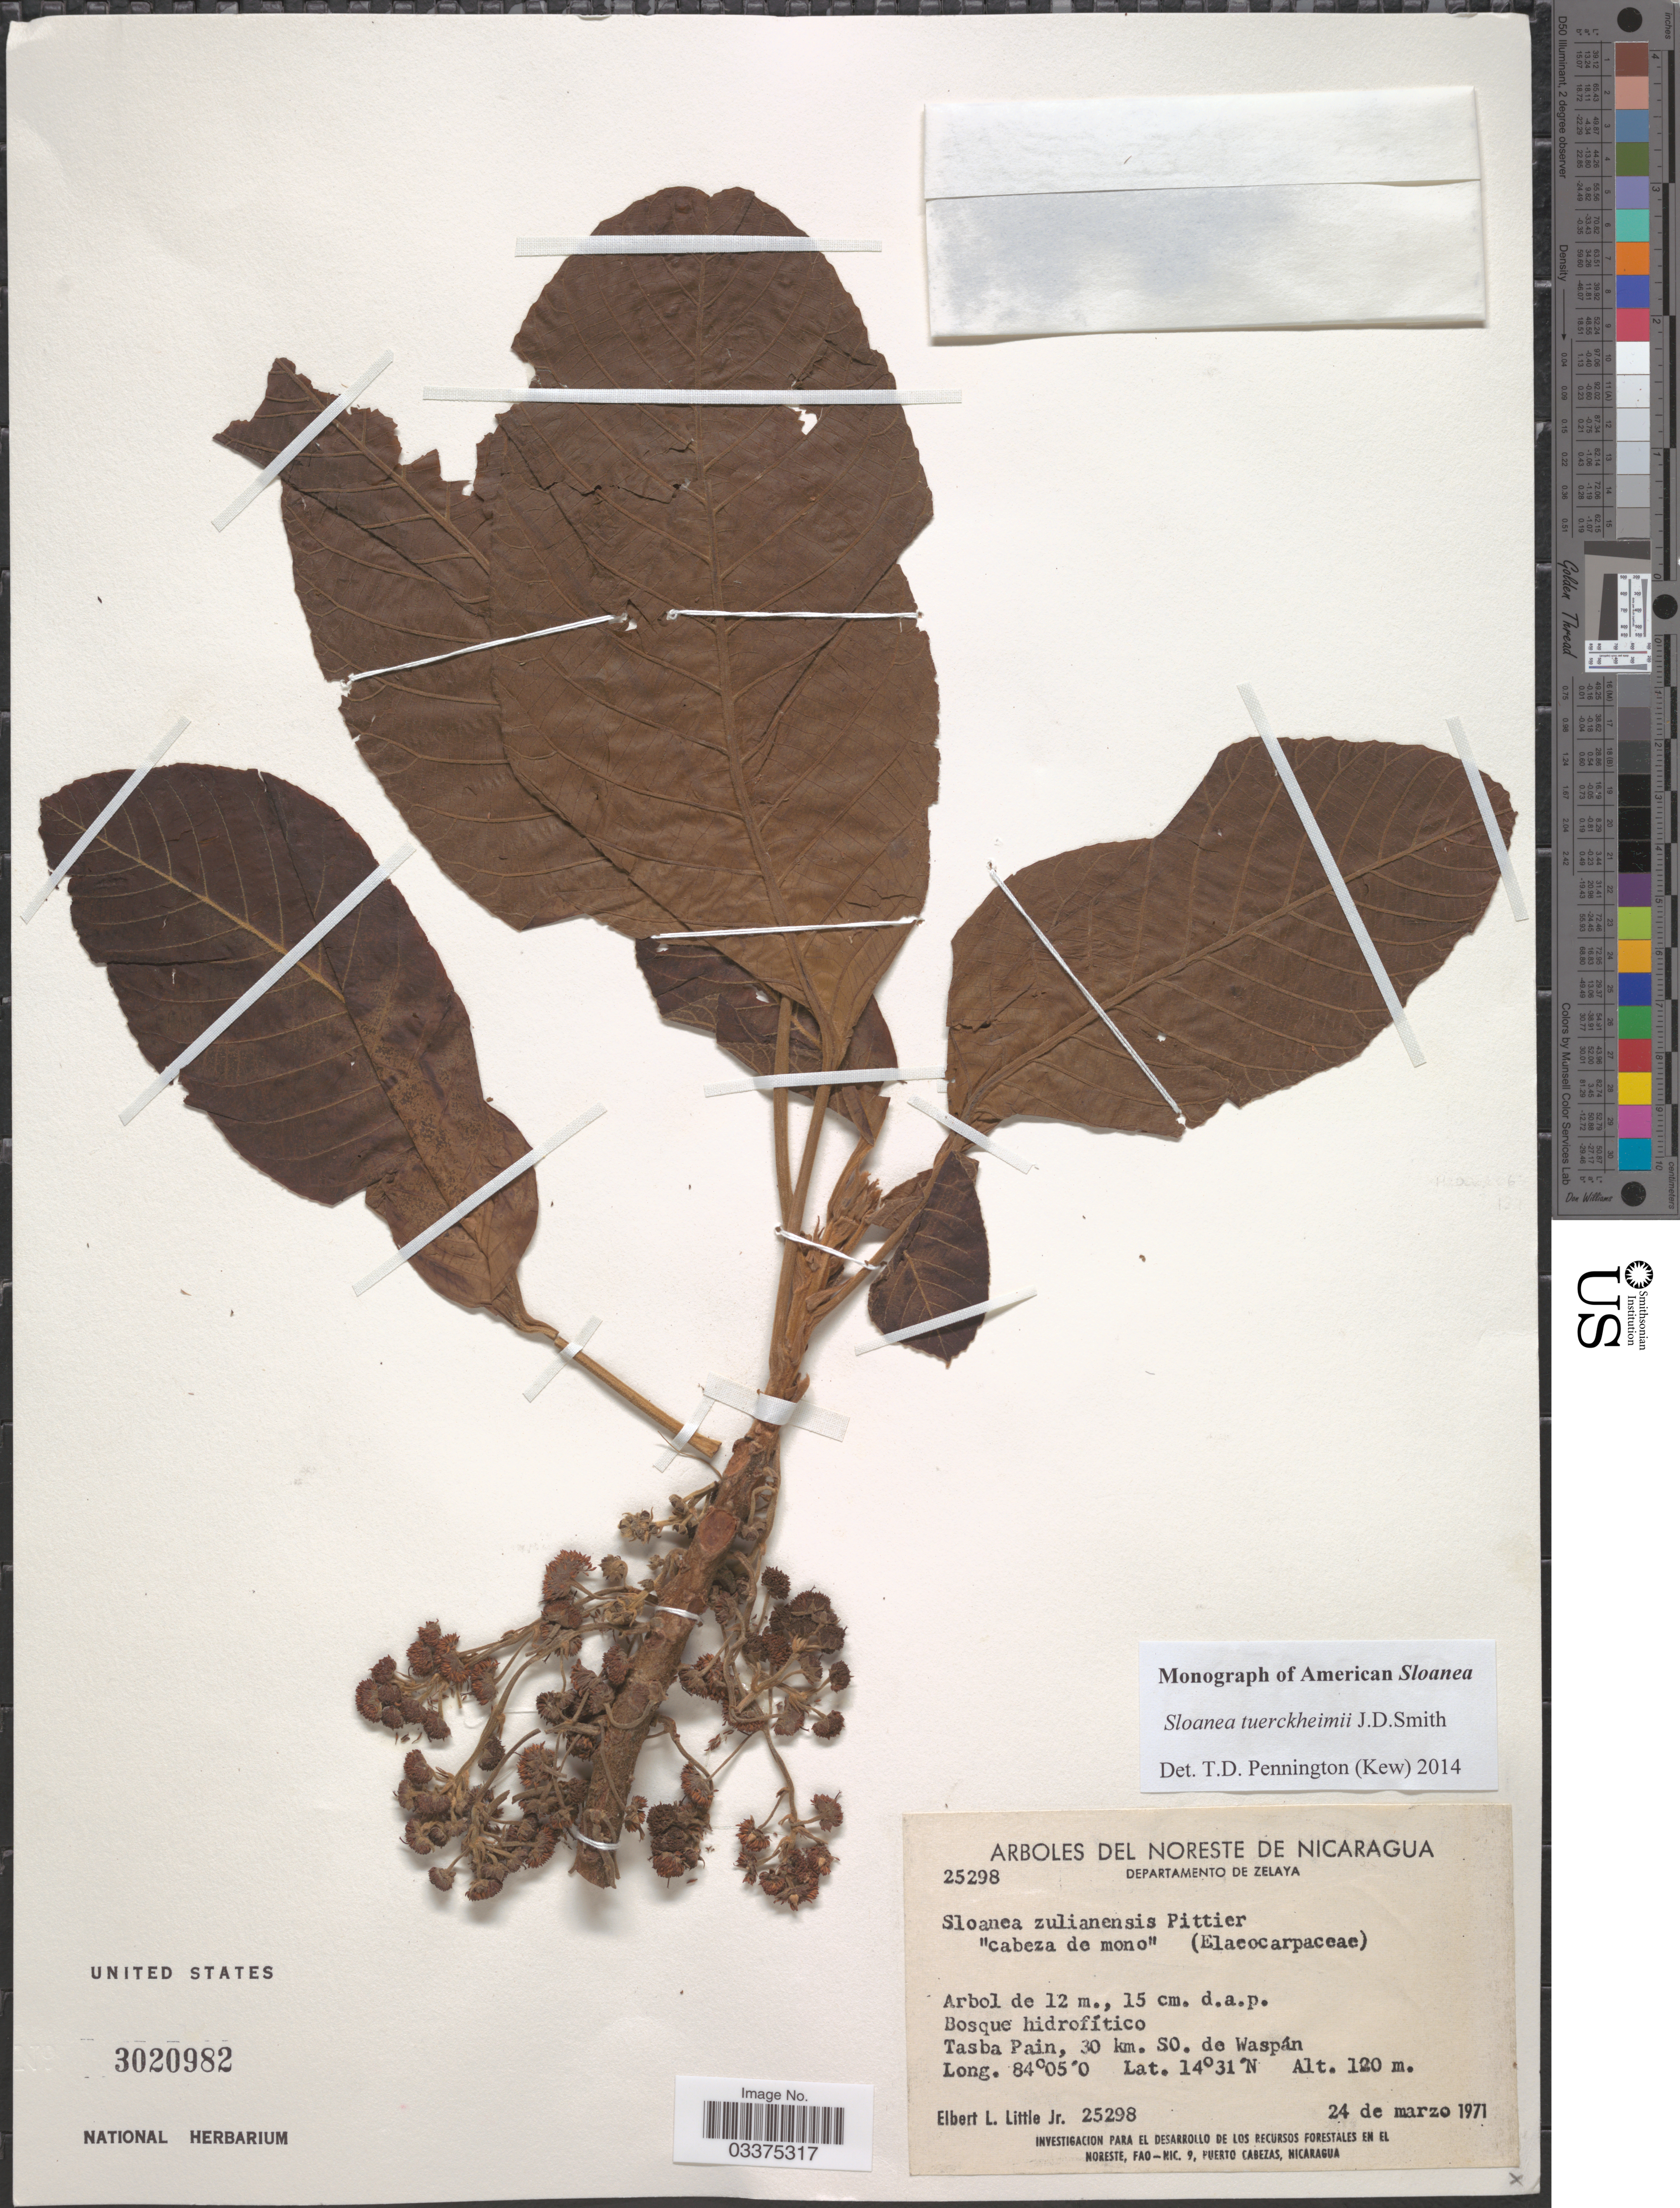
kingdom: Plantae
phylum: Tracheophyta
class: Magnoliopsida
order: Oxalidales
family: Elaeocarpaceae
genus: Sloanea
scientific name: Sloanea tuerckheimii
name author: Donn. Sm.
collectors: E. L. Little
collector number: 25298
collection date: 1971-03-24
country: Nicaragua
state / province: Atlántico Norte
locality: Noreste de Nicaragua. Departamento de Zelaya. Tasba Pain, 30 km. SO. de Waspán.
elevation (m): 120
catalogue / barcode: US 3020982